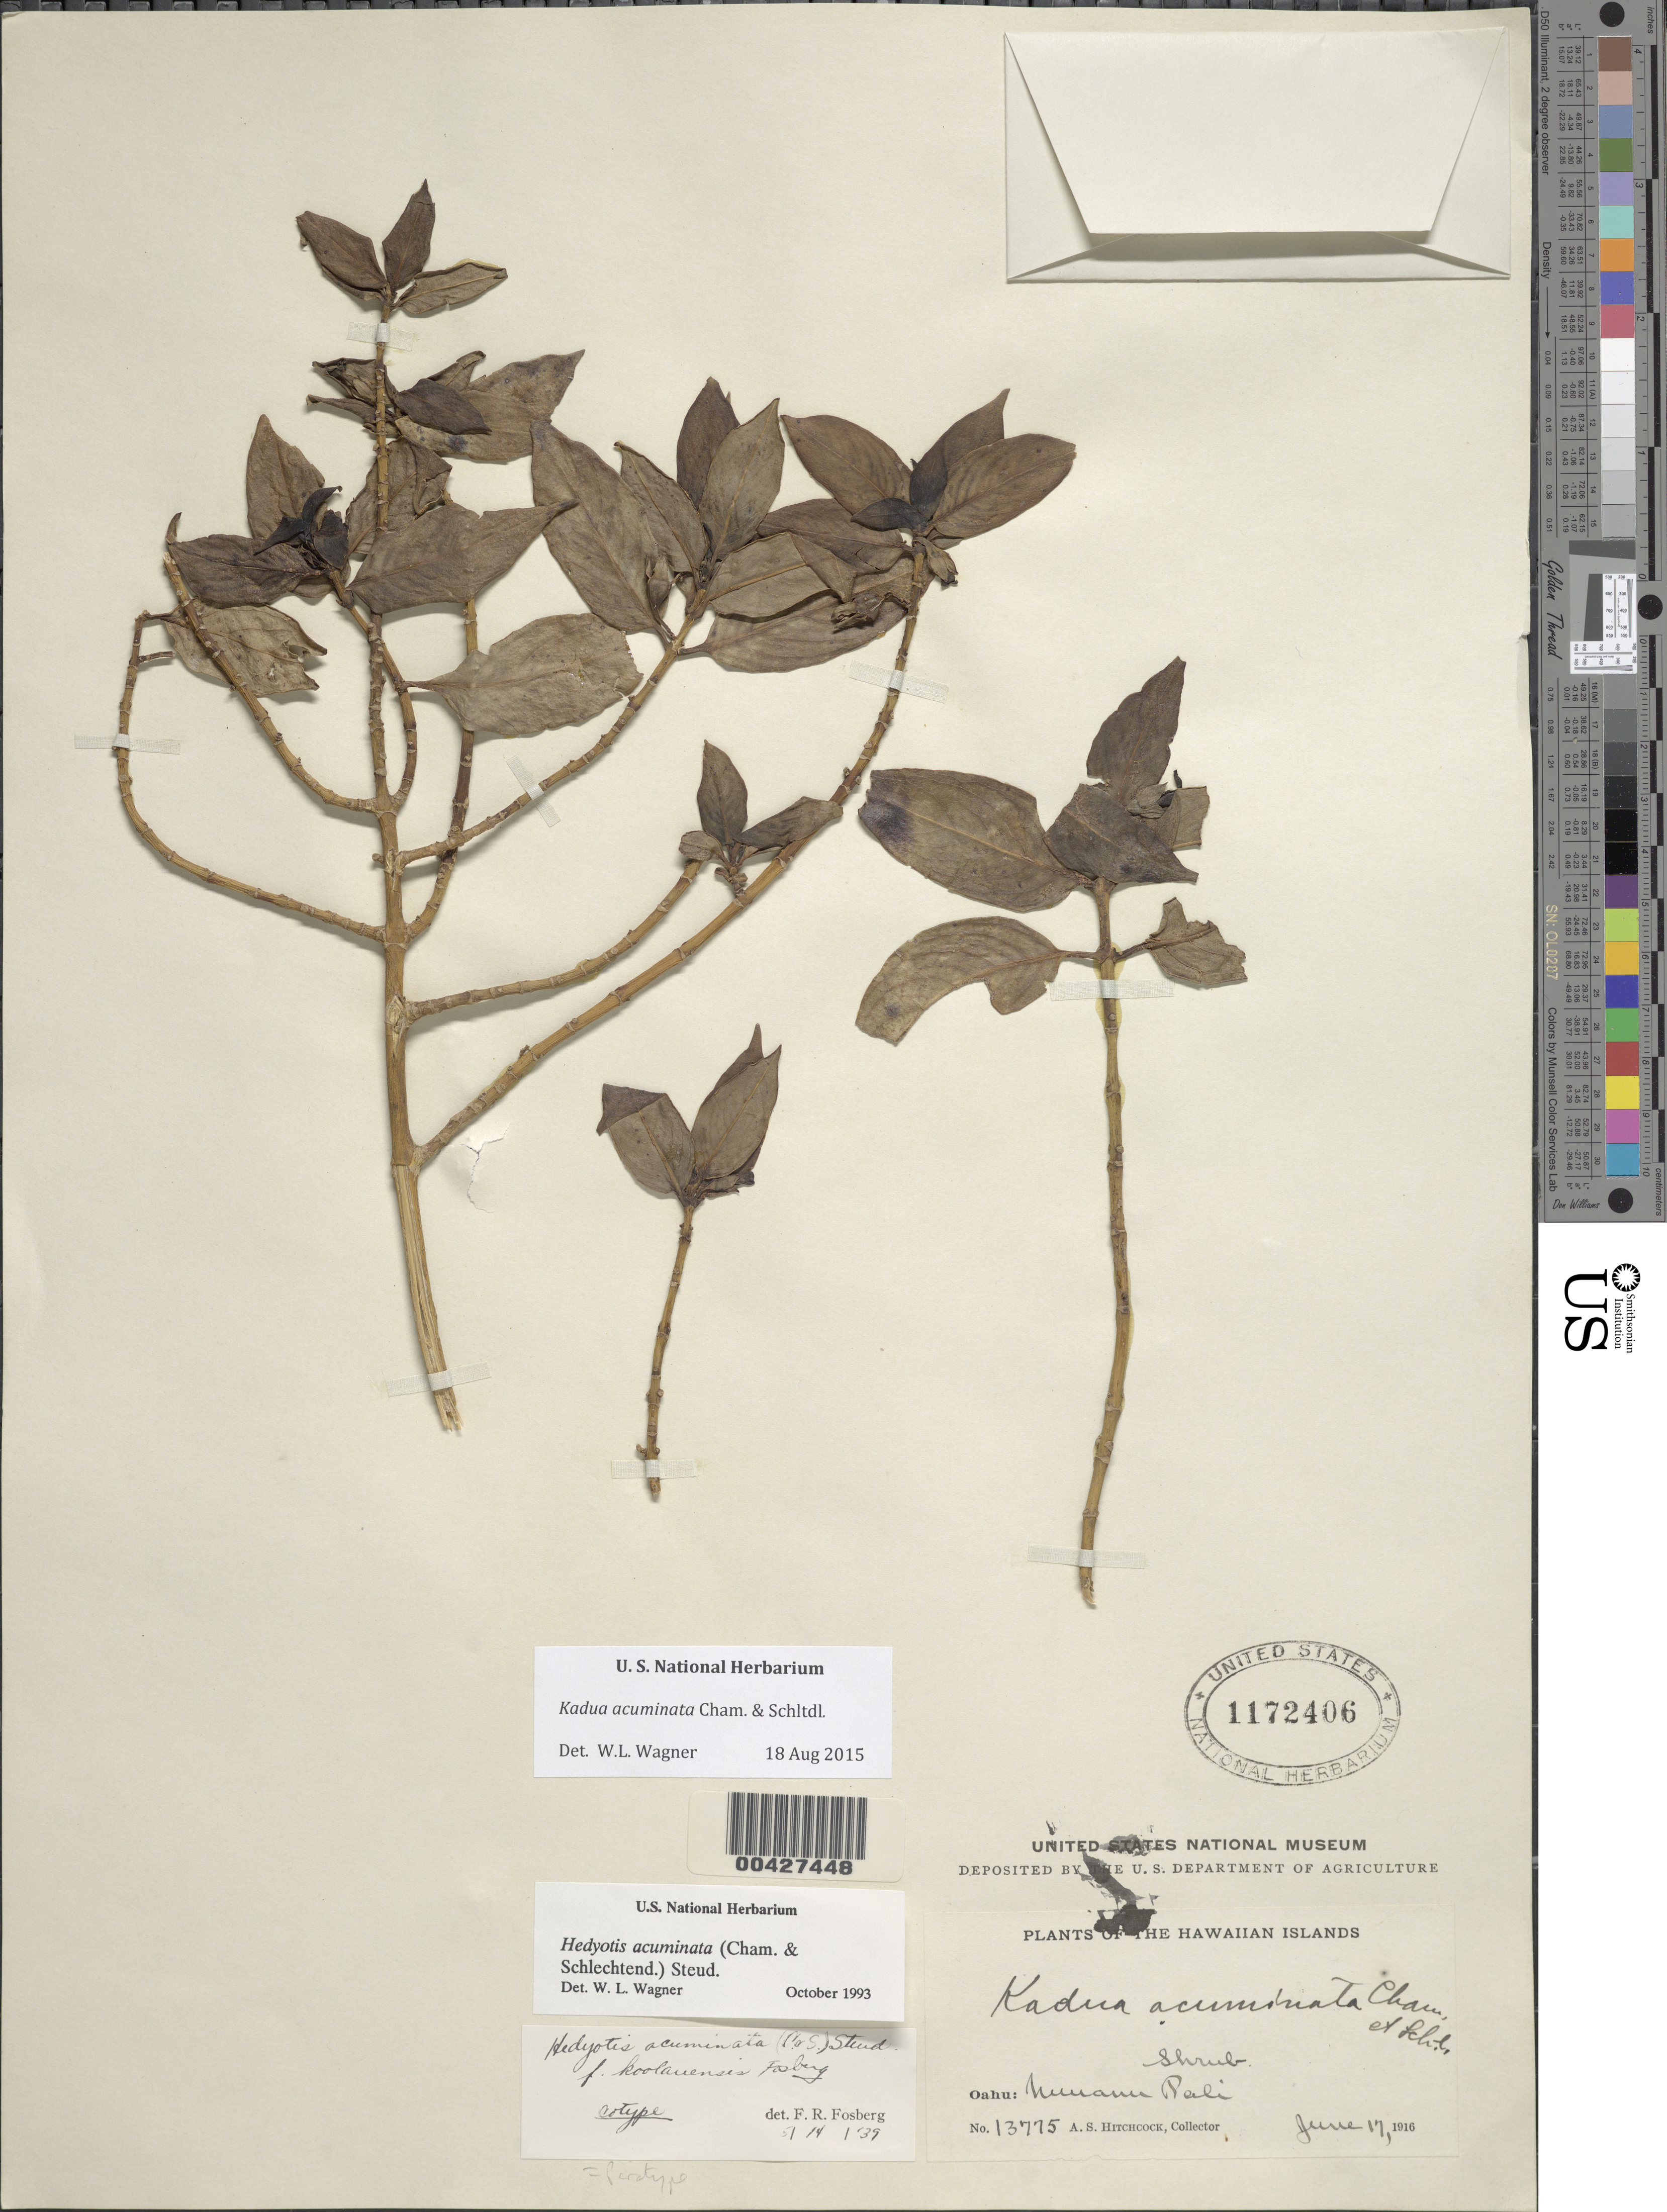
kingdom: Plantae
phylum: Tracheophyta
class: Magnoliopsida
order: Gentianales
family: Rubiaceae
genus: Kadua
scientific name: Kadua acuminata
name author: Cham. & Schltdl.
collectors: A. S. Hitchcock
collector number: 13775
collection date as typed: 17 Jun 1916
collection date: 1916-06-17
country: United States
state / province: Hawaii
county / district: Honolulu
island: Oahu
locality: Nuuanu Pali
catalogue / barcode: US 1172406